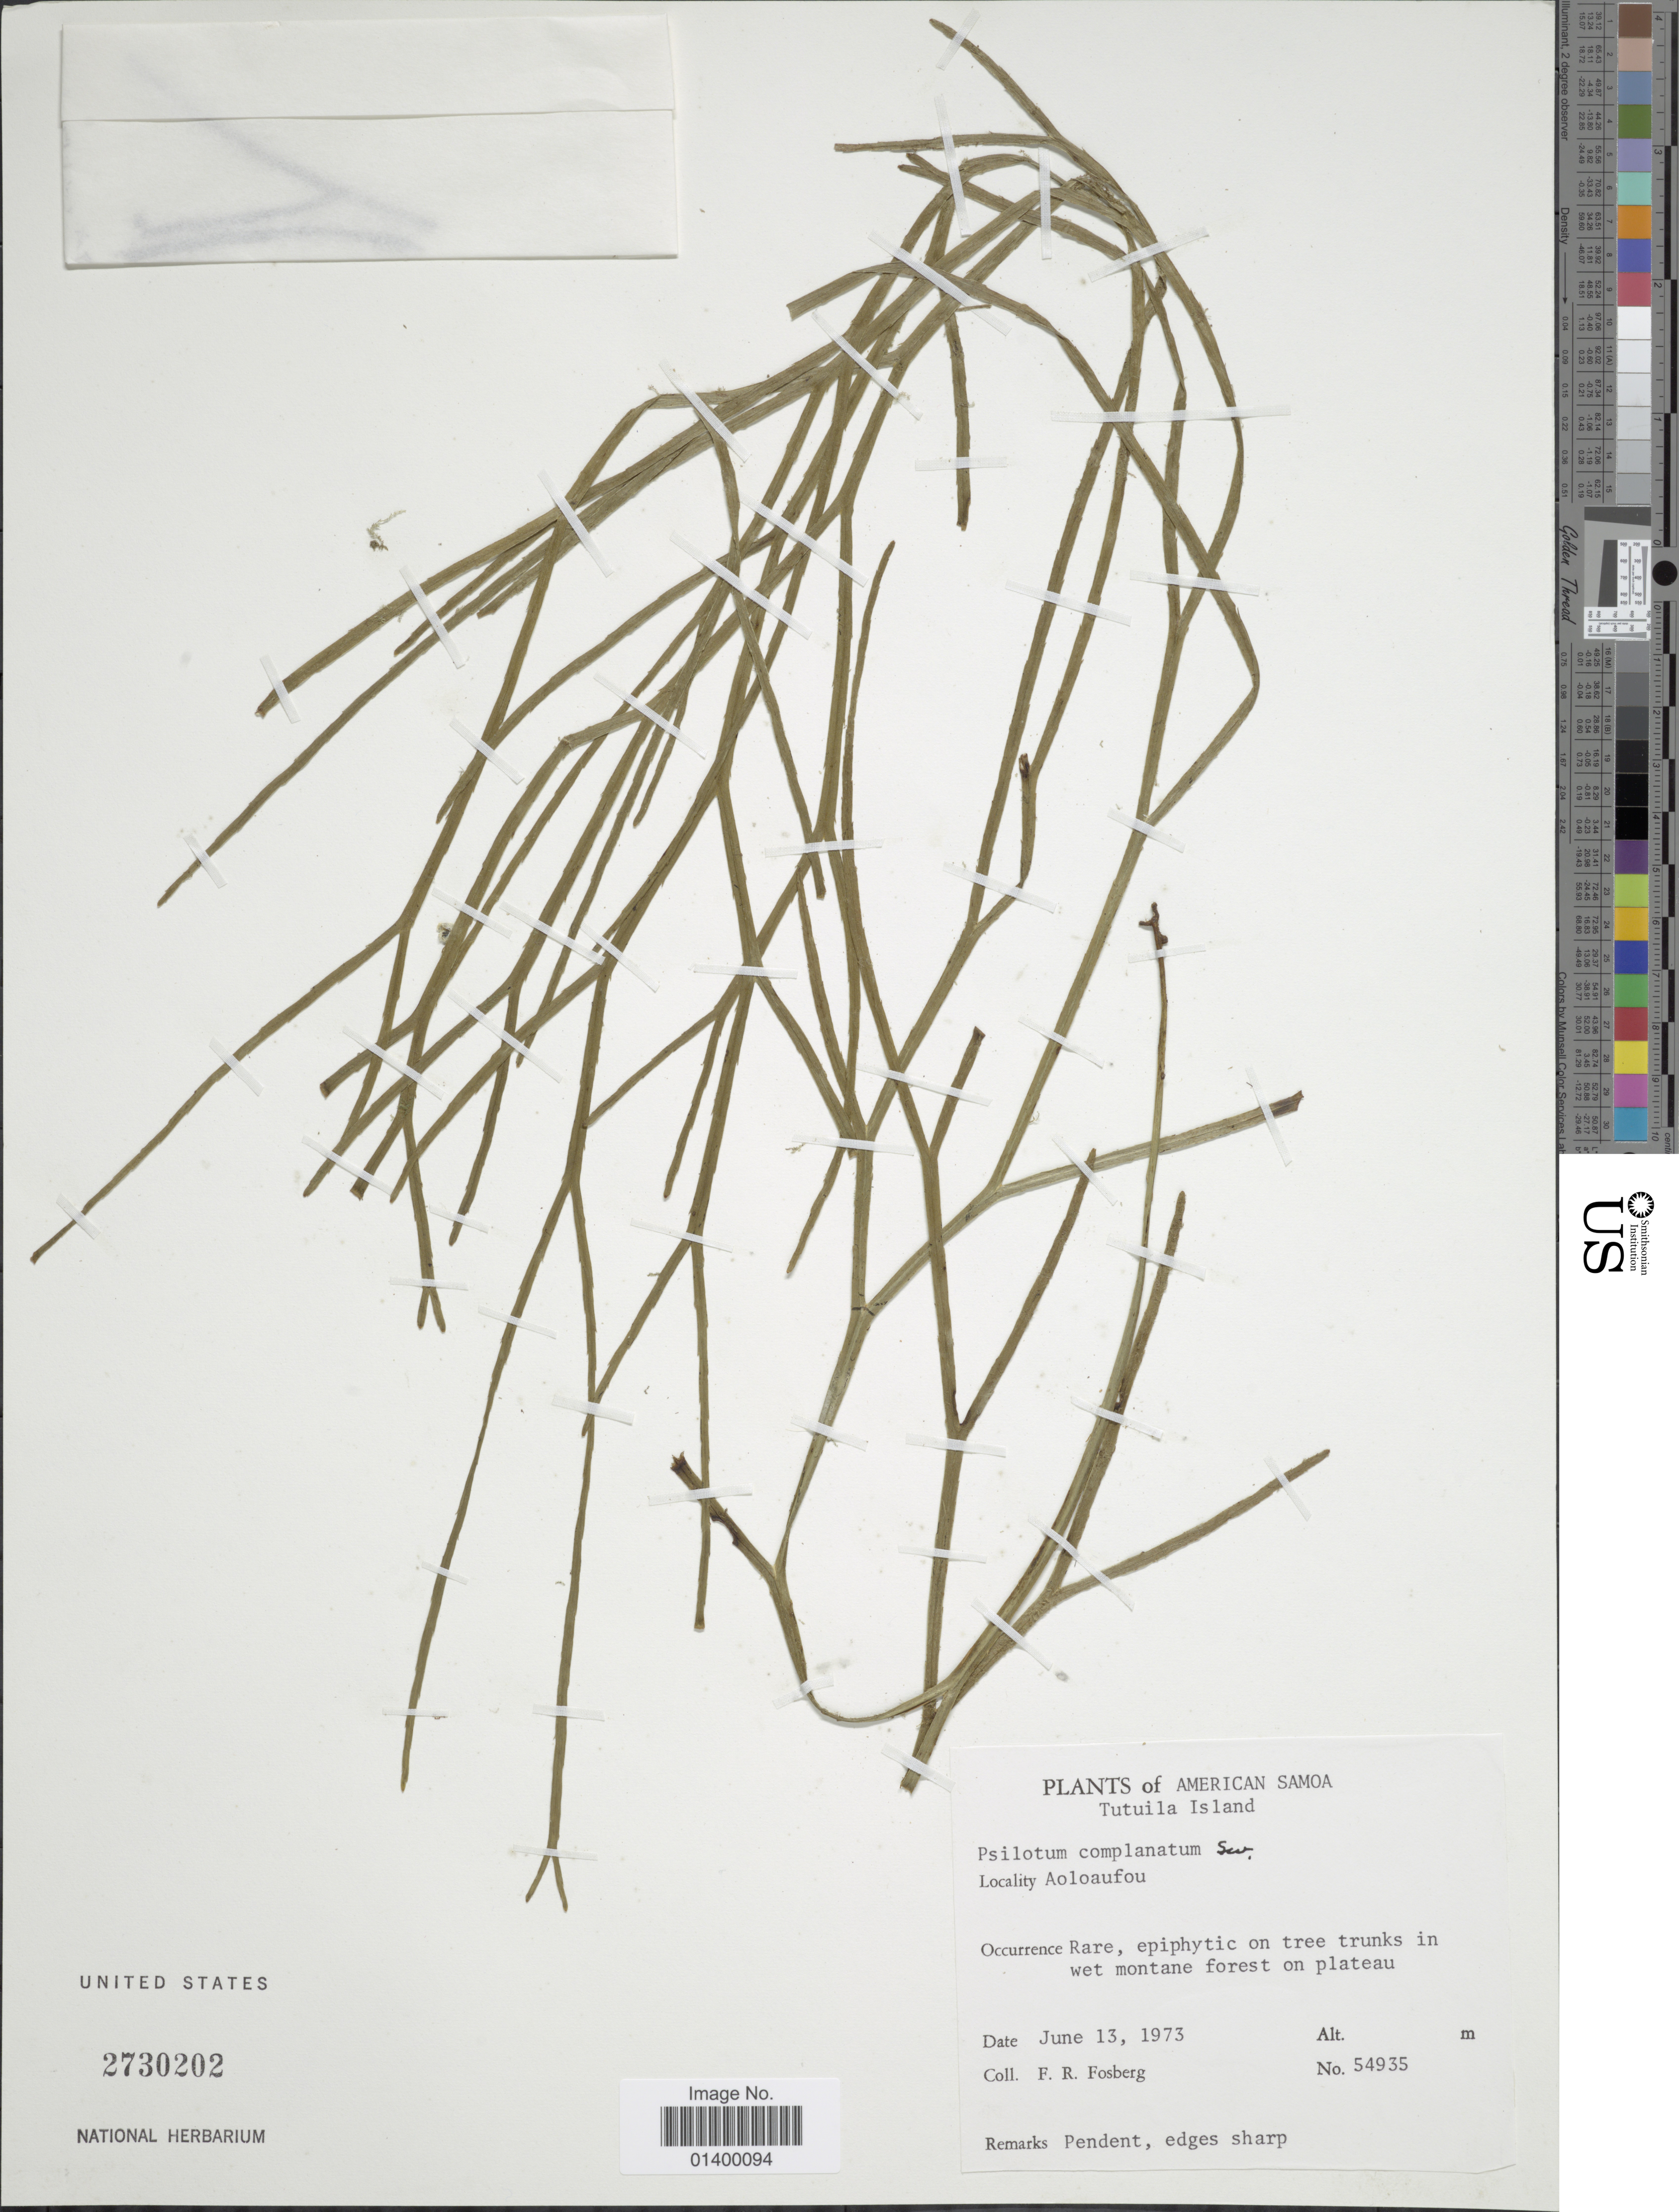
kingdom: Plantae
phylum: Tracheophyta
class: Polypodiopsida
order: Psilotales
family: Psilotaceae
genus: Psilotum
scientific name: Psilotum complanatum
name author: Sw.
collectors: F. R. Fosberg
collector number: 54935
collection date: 1973-06-13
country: American Samoa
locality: Tutuila Island, Aoloaufou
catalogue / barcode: US 2730202